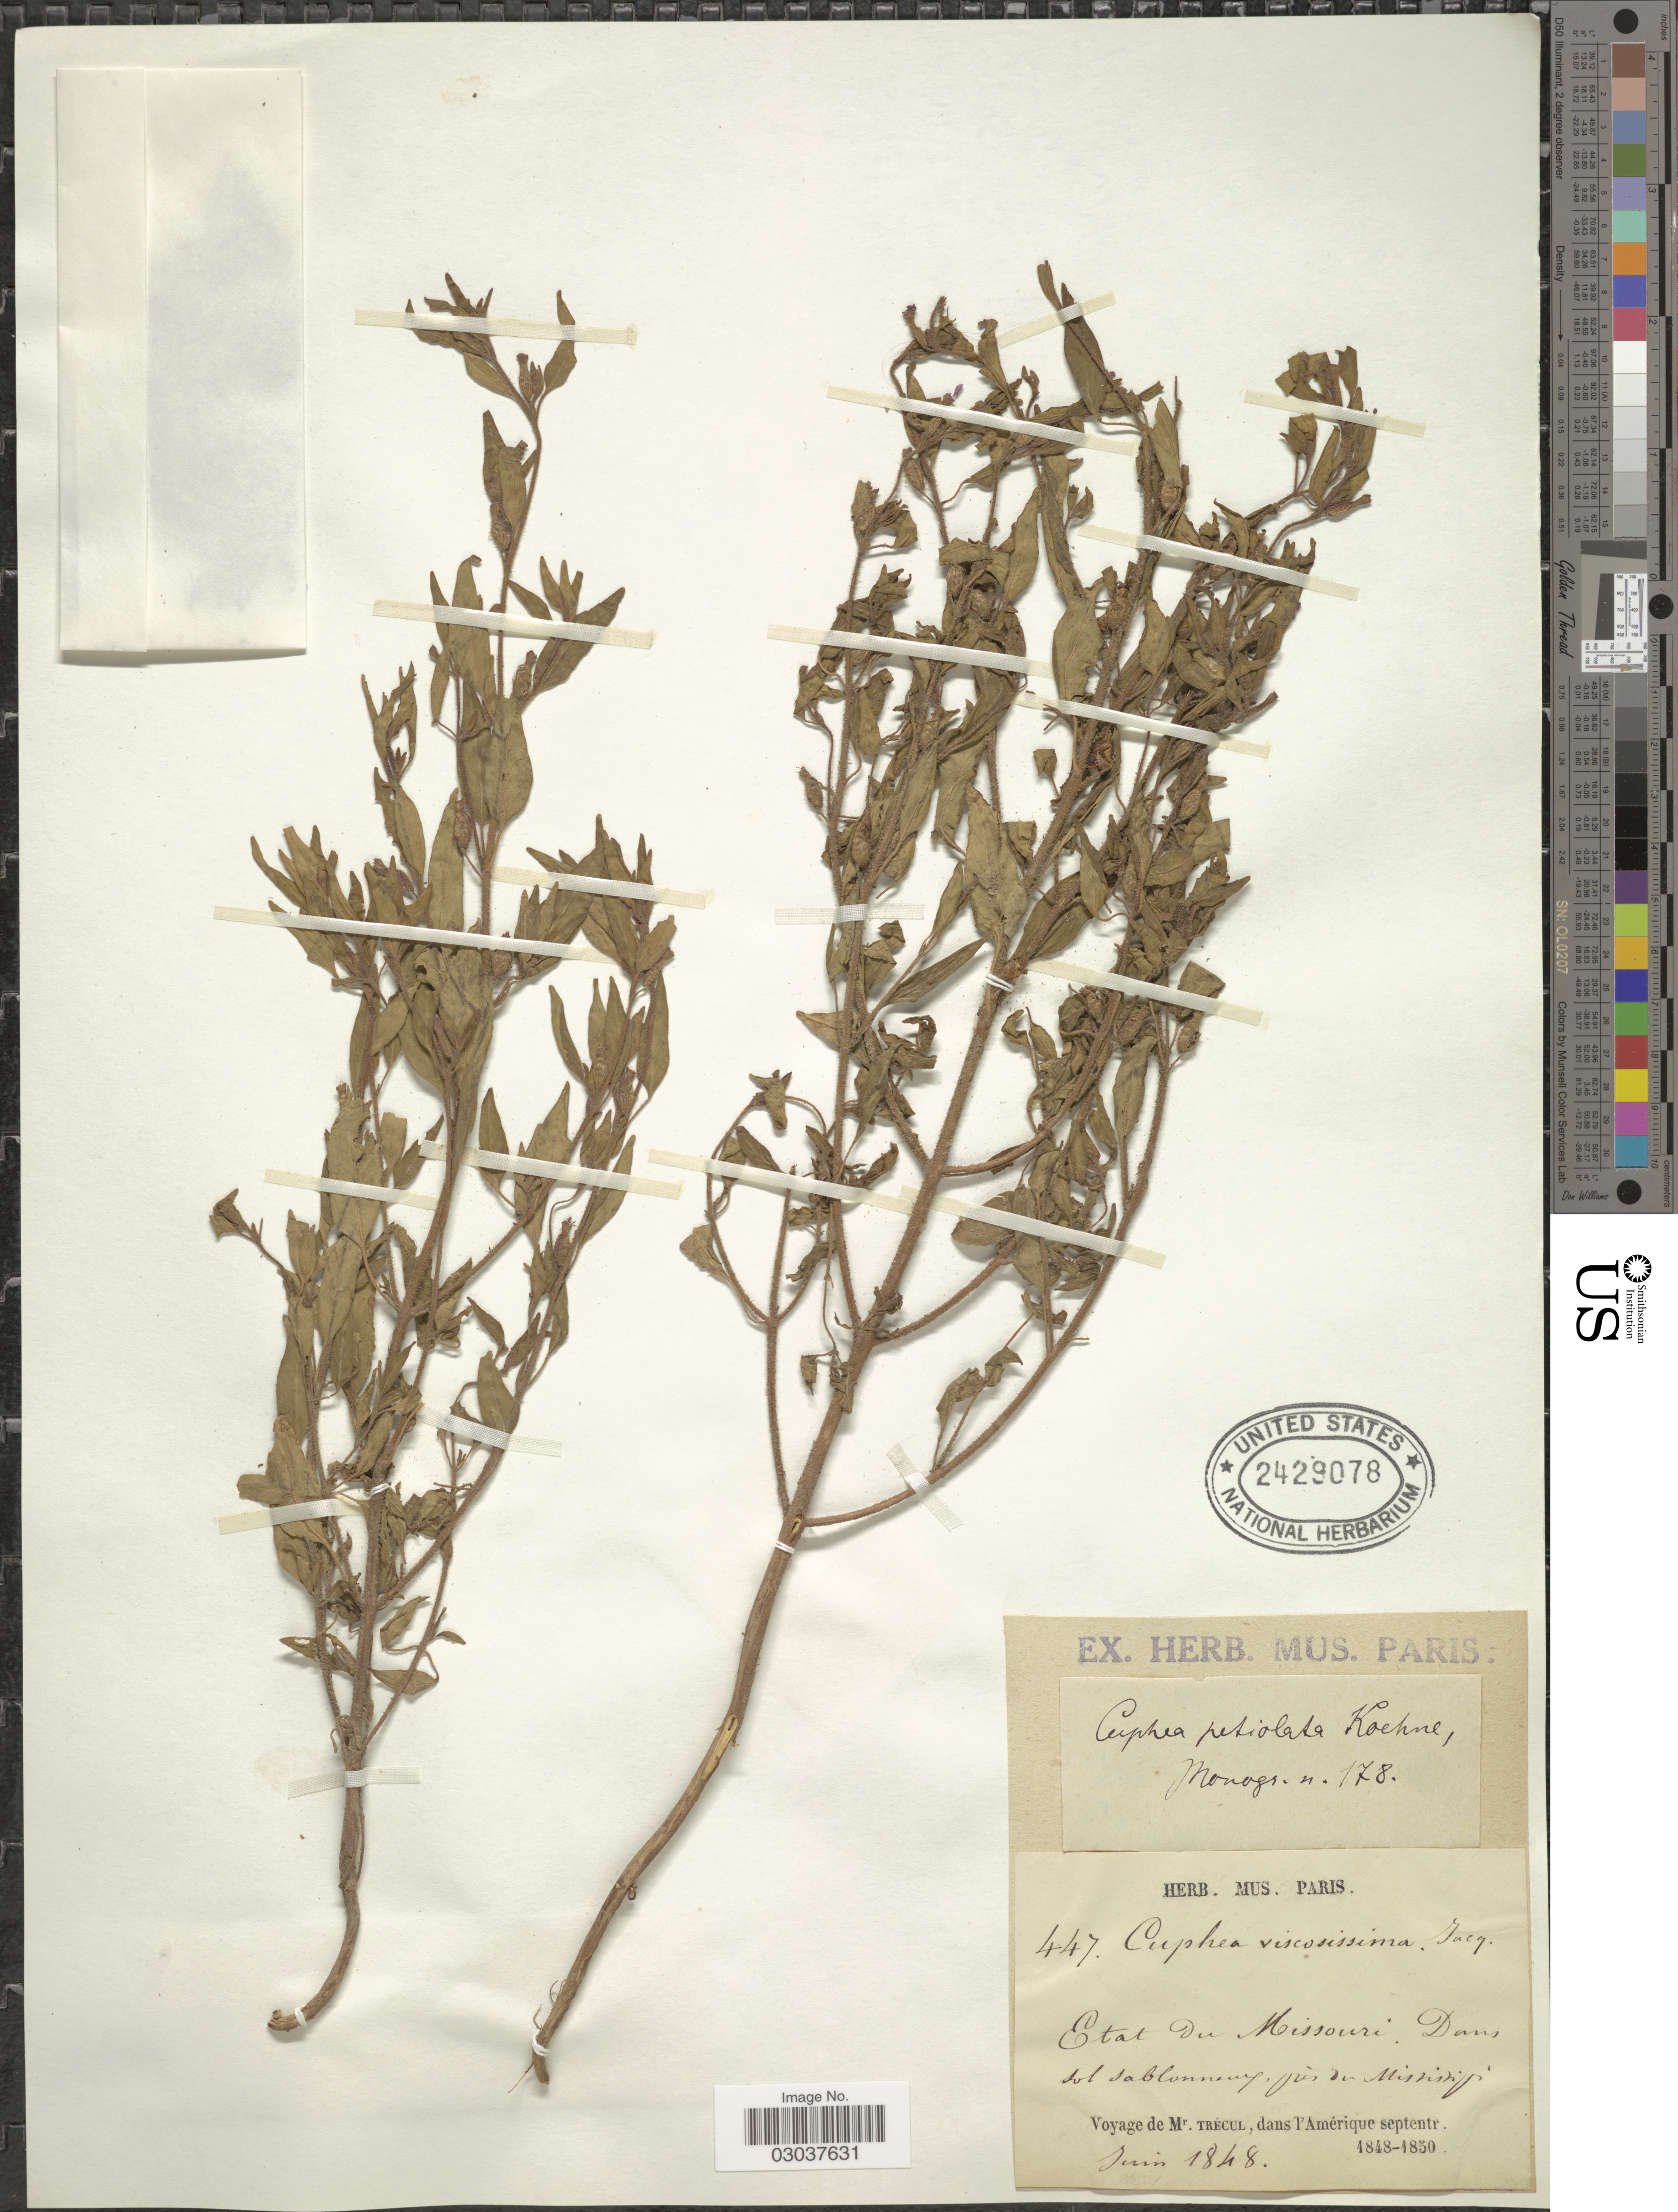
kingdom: Plantae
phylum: Tracheophyta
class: Magnoliopsida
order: Myrtales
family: Lythraceae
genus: Cuphea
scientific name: Cuphea petiolata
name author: Pohl ex Koehne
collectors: A. Trécul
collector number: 447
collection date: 1848-06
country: United States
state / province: Missouri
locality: Etat du Missouri. Dans tot sablonning pres du Mississippi.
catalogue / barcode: US 2429078